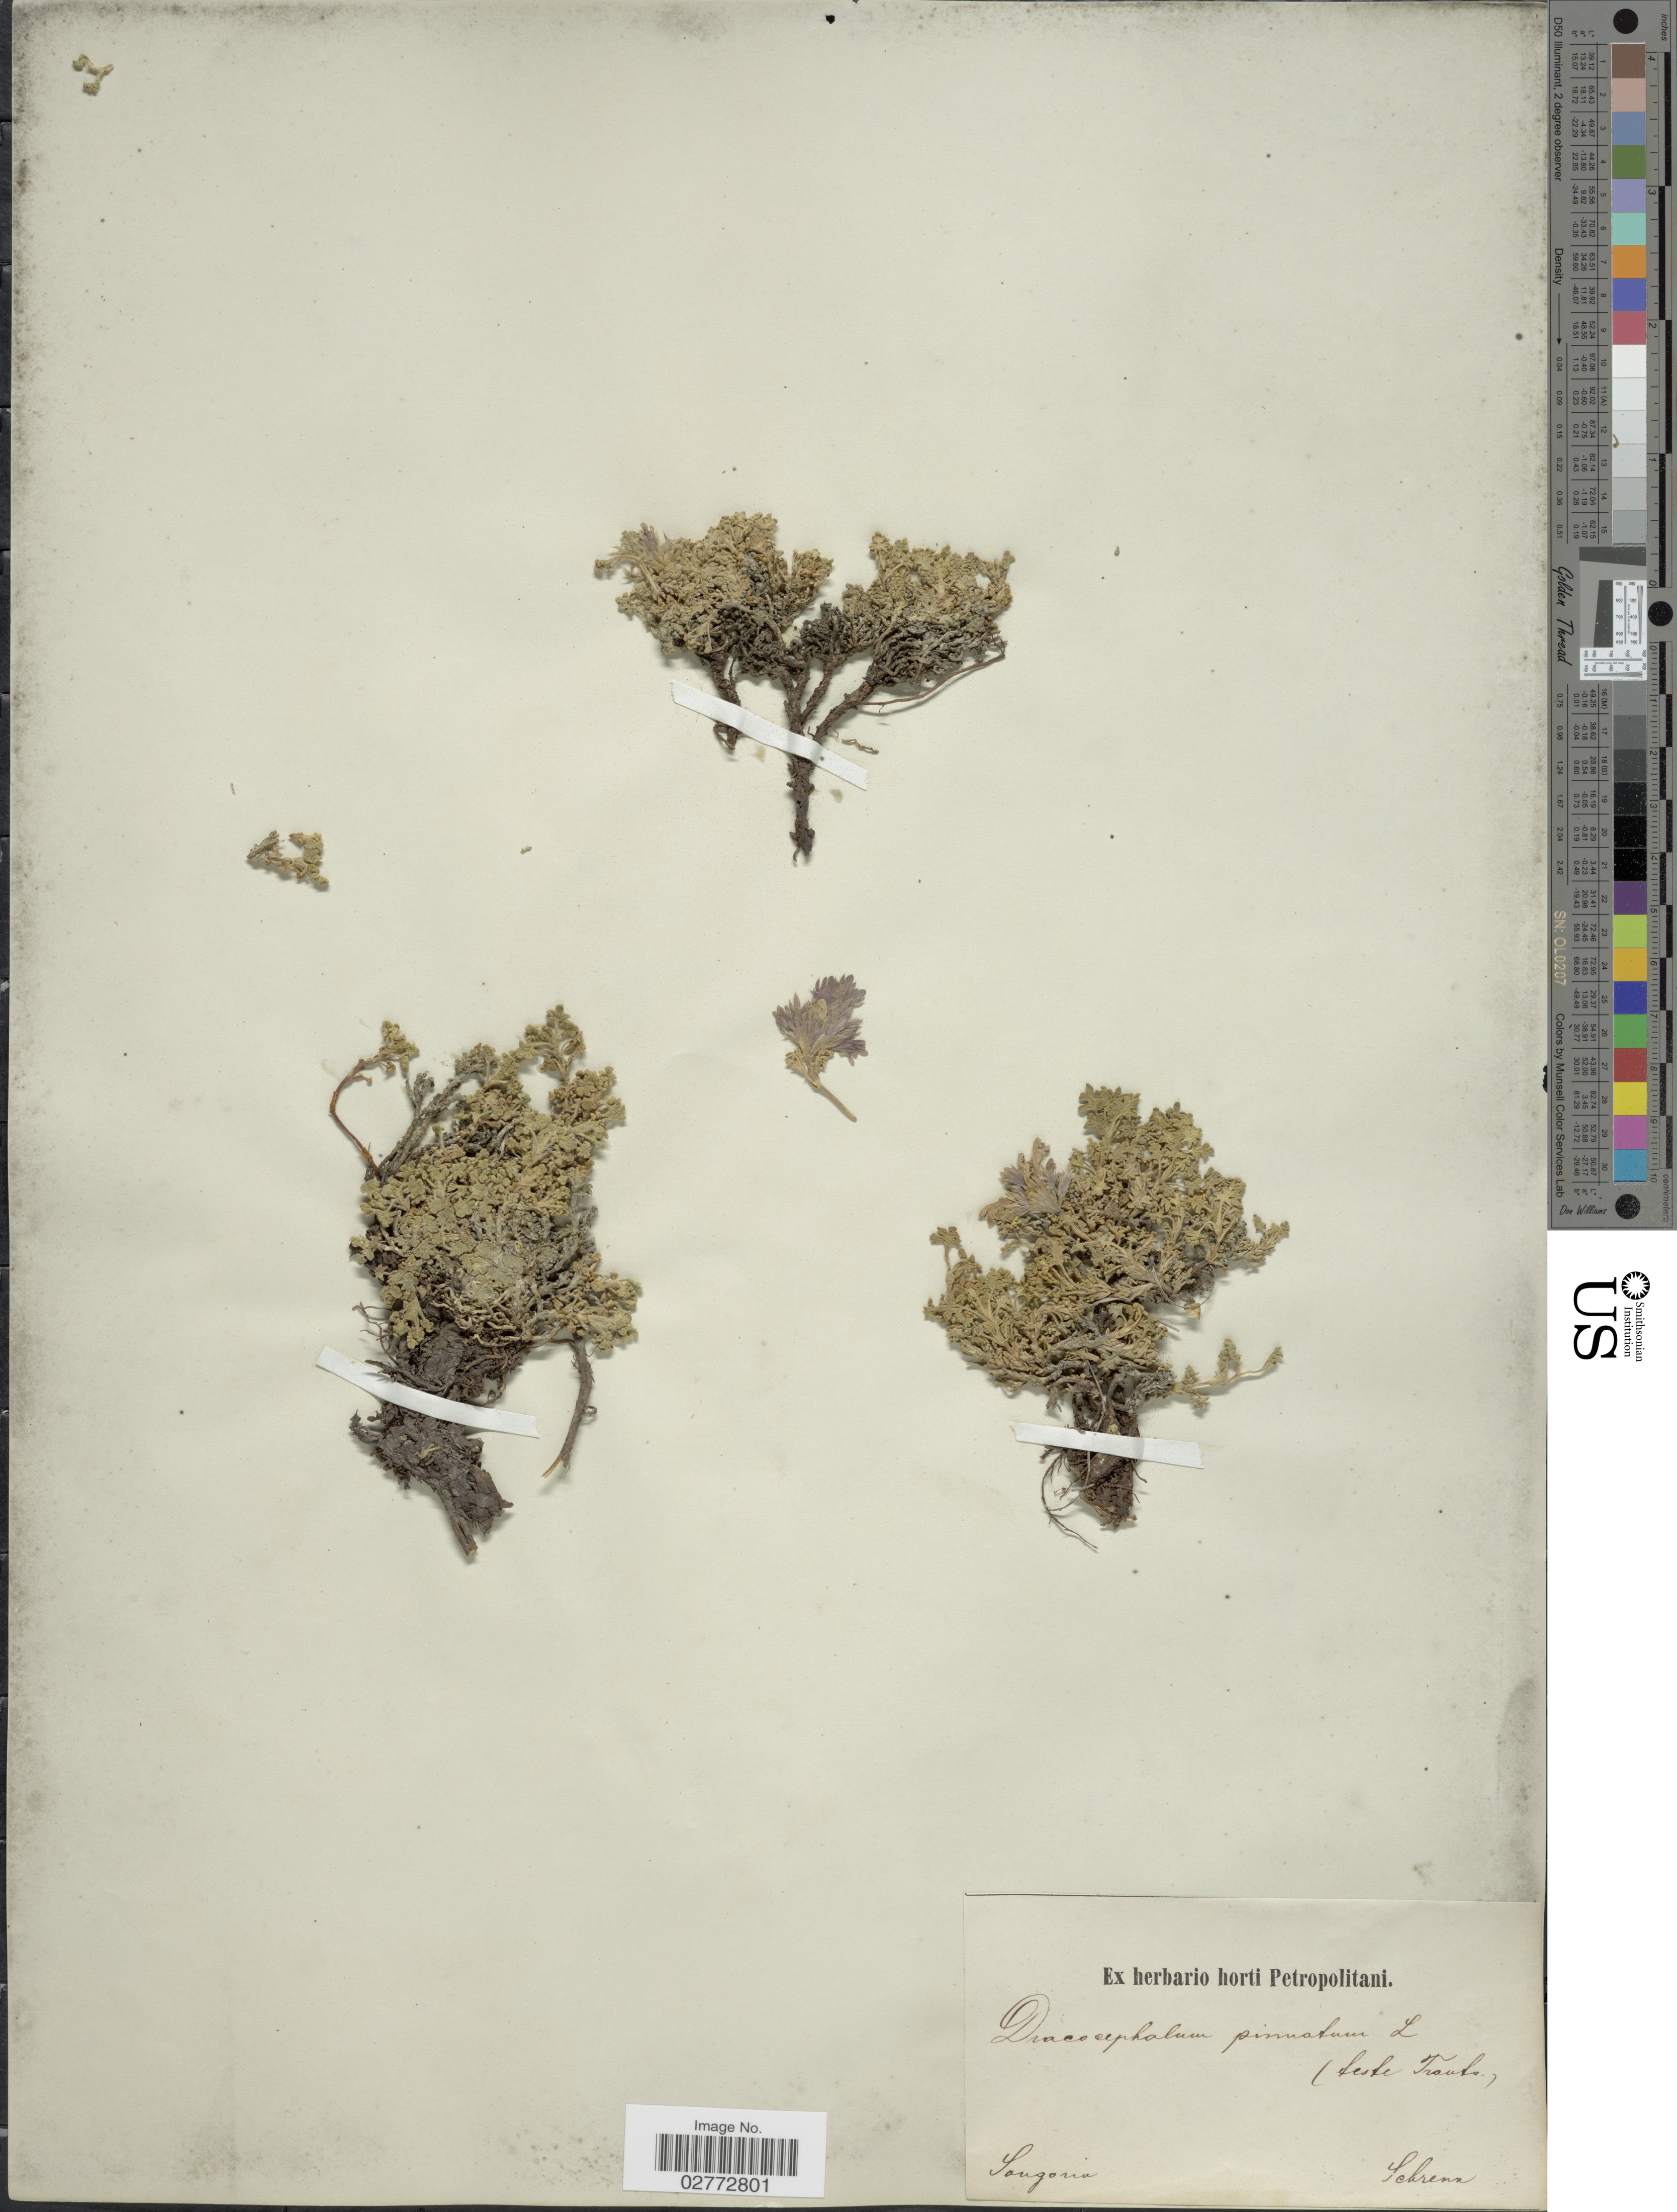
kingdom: Plantae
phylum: Tracheophyta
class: Magnoliopsida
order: Lamiales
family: Lamiaceae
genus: Dracocephalum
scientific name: Dracocephalum pinnatum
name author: L.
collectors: A.G. Schrenk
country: Kazakhstan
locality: Songarei.